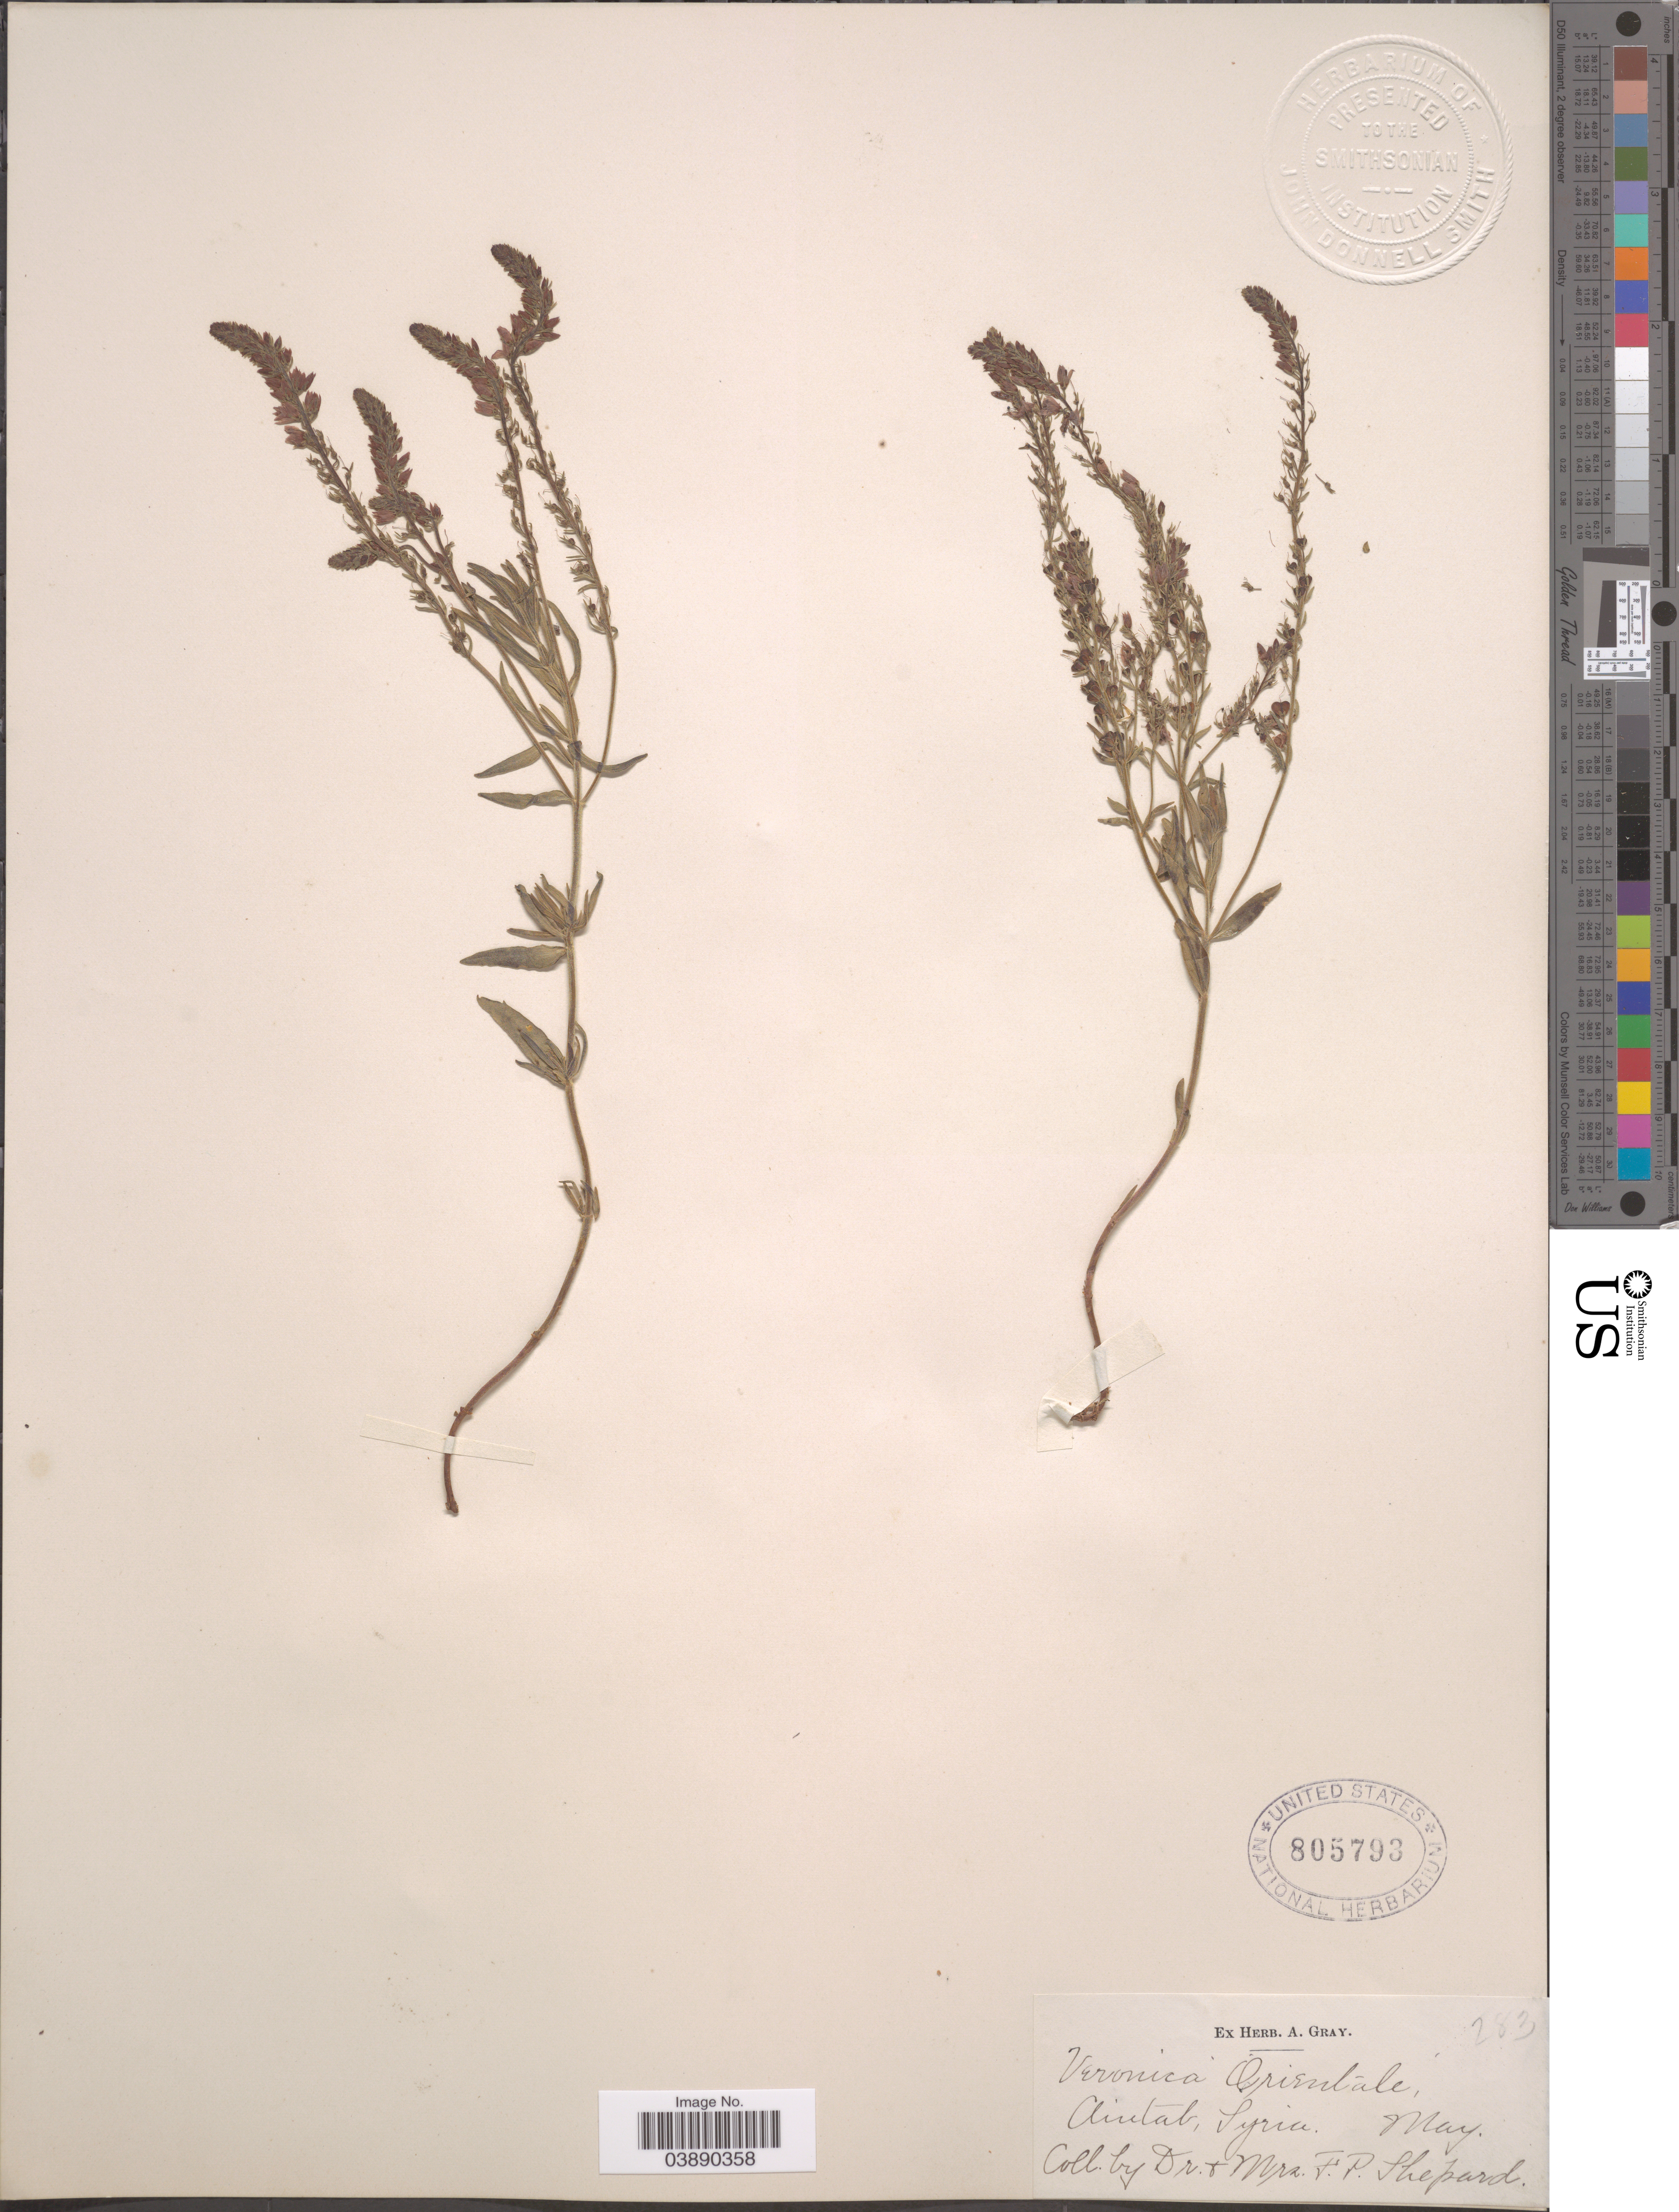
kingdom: Plantae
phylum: Tracheophyta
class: Magnoliopsida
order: Lamiales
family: Plantaginaceae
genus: Veronica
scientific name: Veronica orientalis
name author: Mill.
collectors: F. P. Shepard & Mrs. Shepard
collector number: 283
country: Syria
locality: Aintab.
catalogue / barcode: US 805793